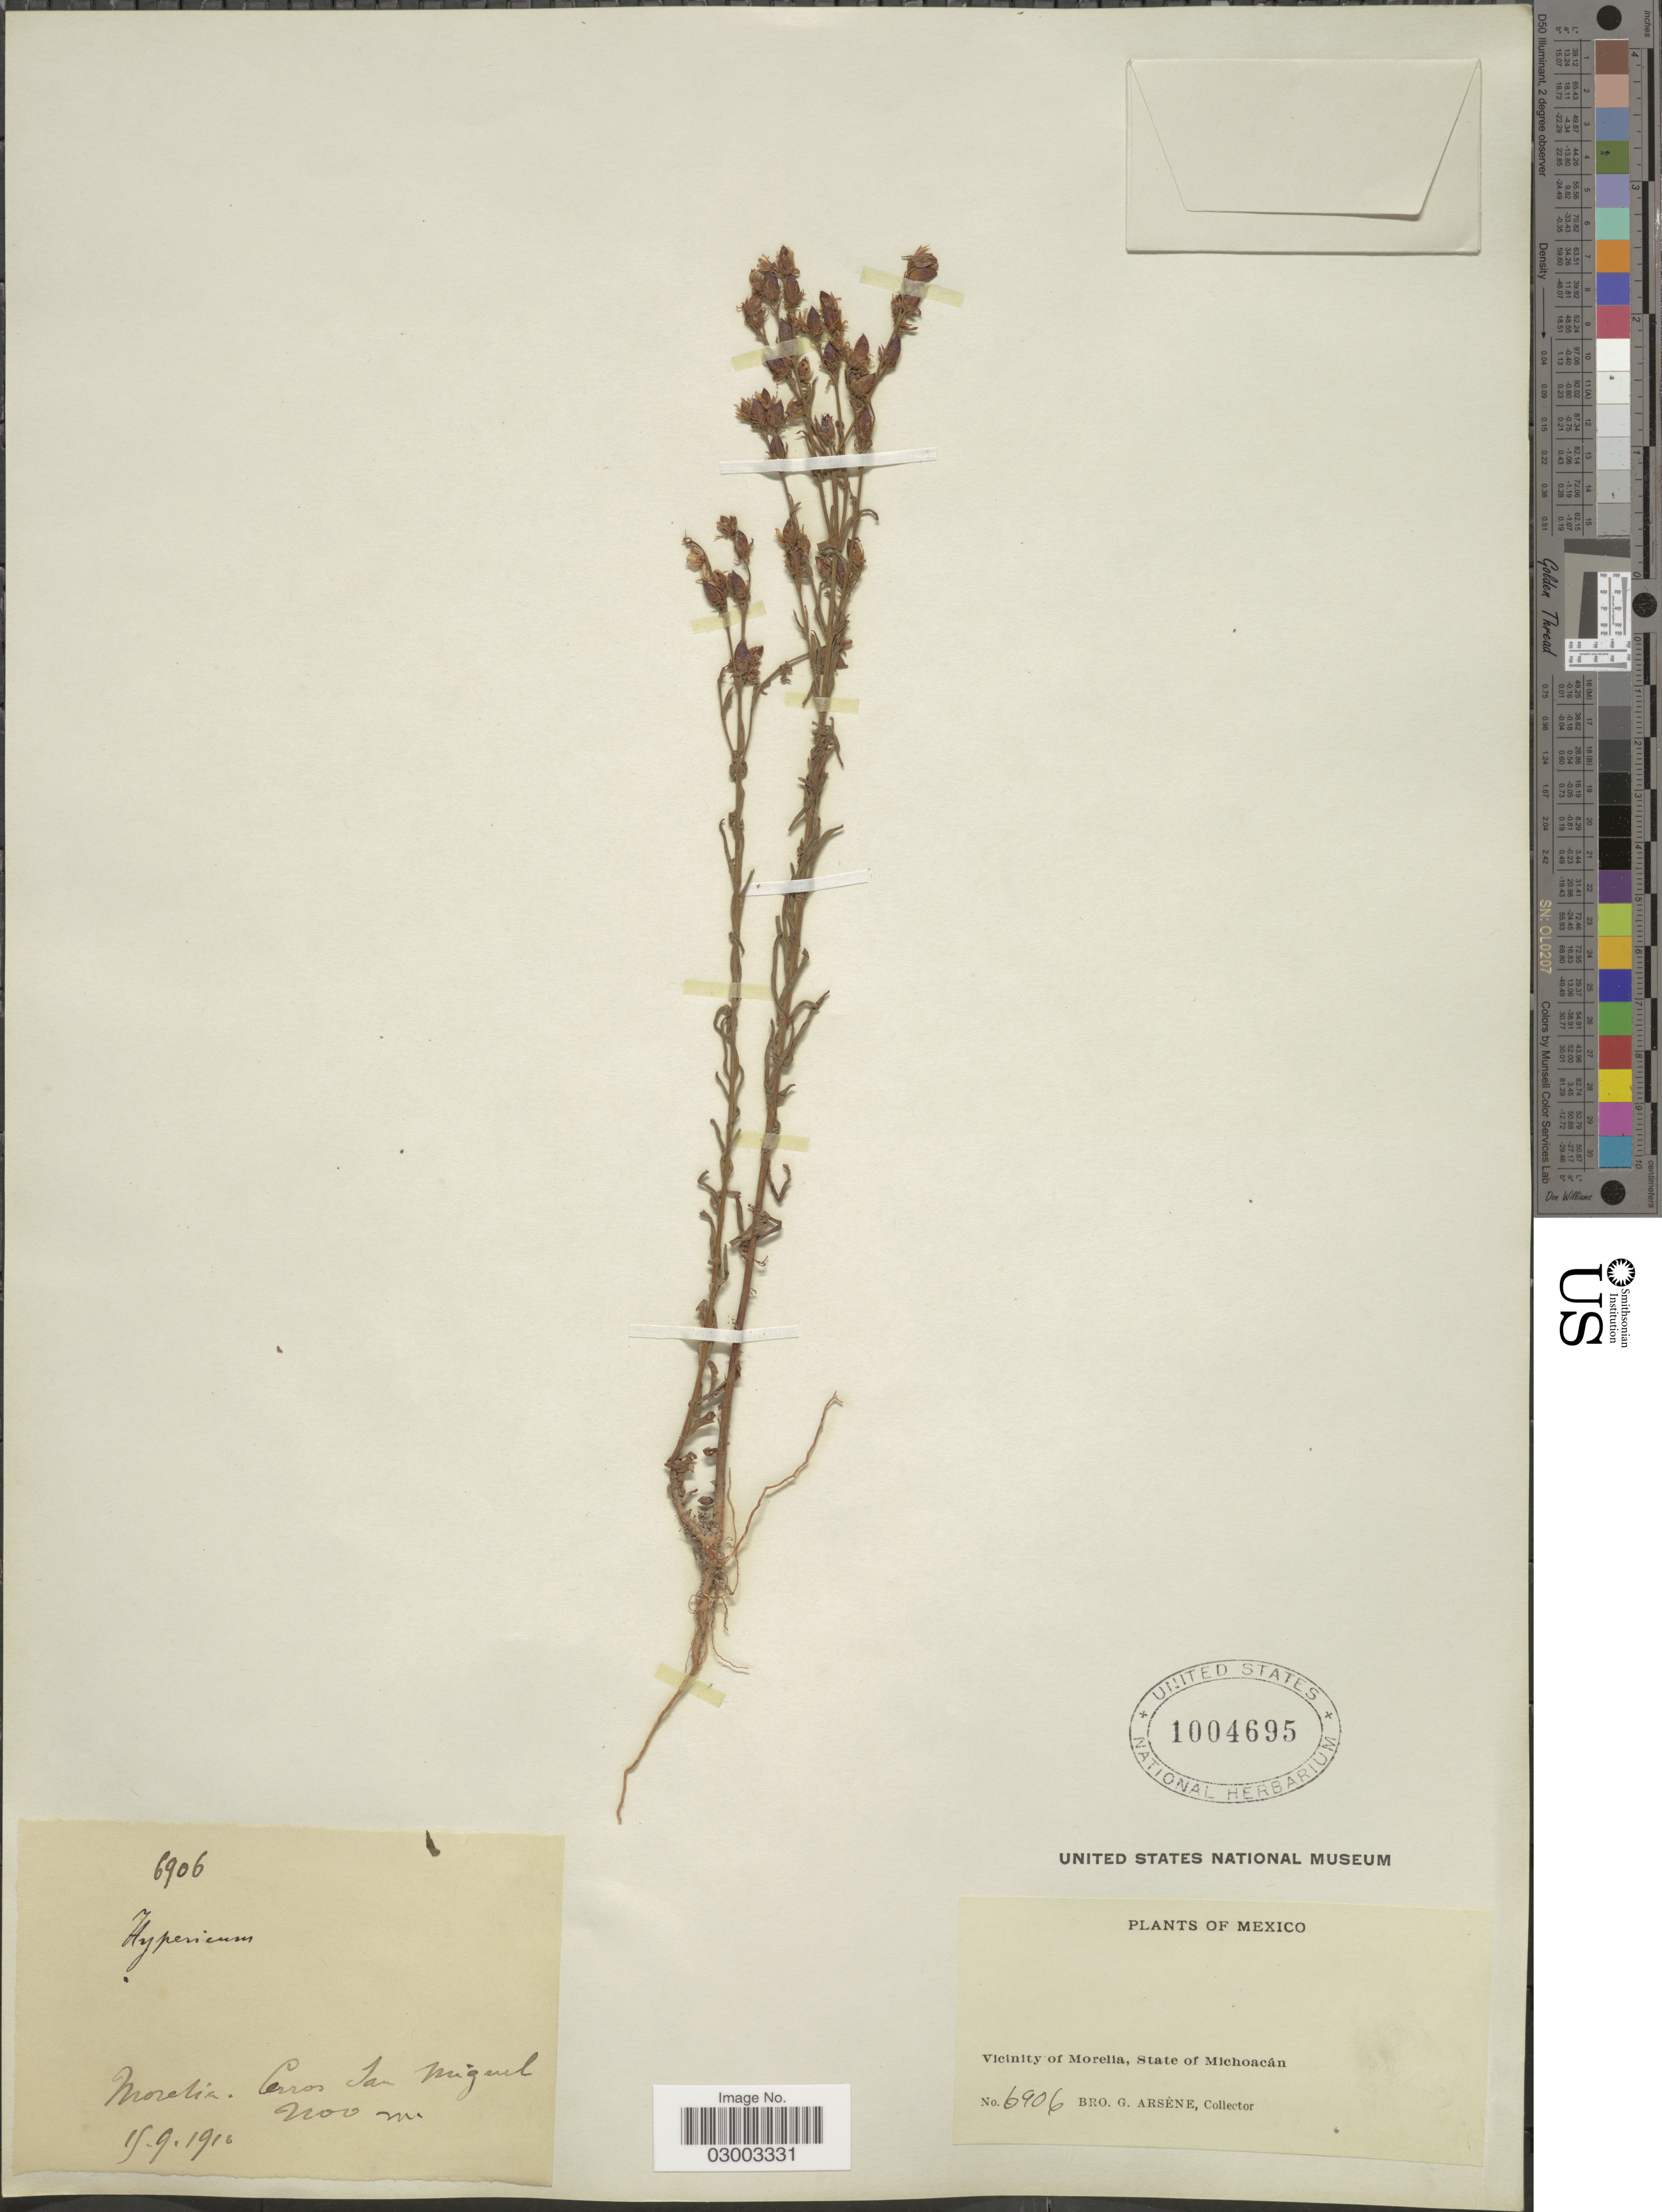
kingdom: Plantae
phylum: Tracheophyta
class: Magnoliopsida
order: Malpighiales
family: Hypericaceae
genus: Hypericum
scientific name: Hypericum silenoides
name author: Juss.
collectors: Bro. G. Arsène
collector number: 6906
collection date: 1900-09-15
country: Mexico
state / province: Michoacán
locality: Vicinity of Morelia, State of Michoacán. Morelia. Cerros San Miguel.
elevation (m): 2100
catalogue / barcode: US 1004695